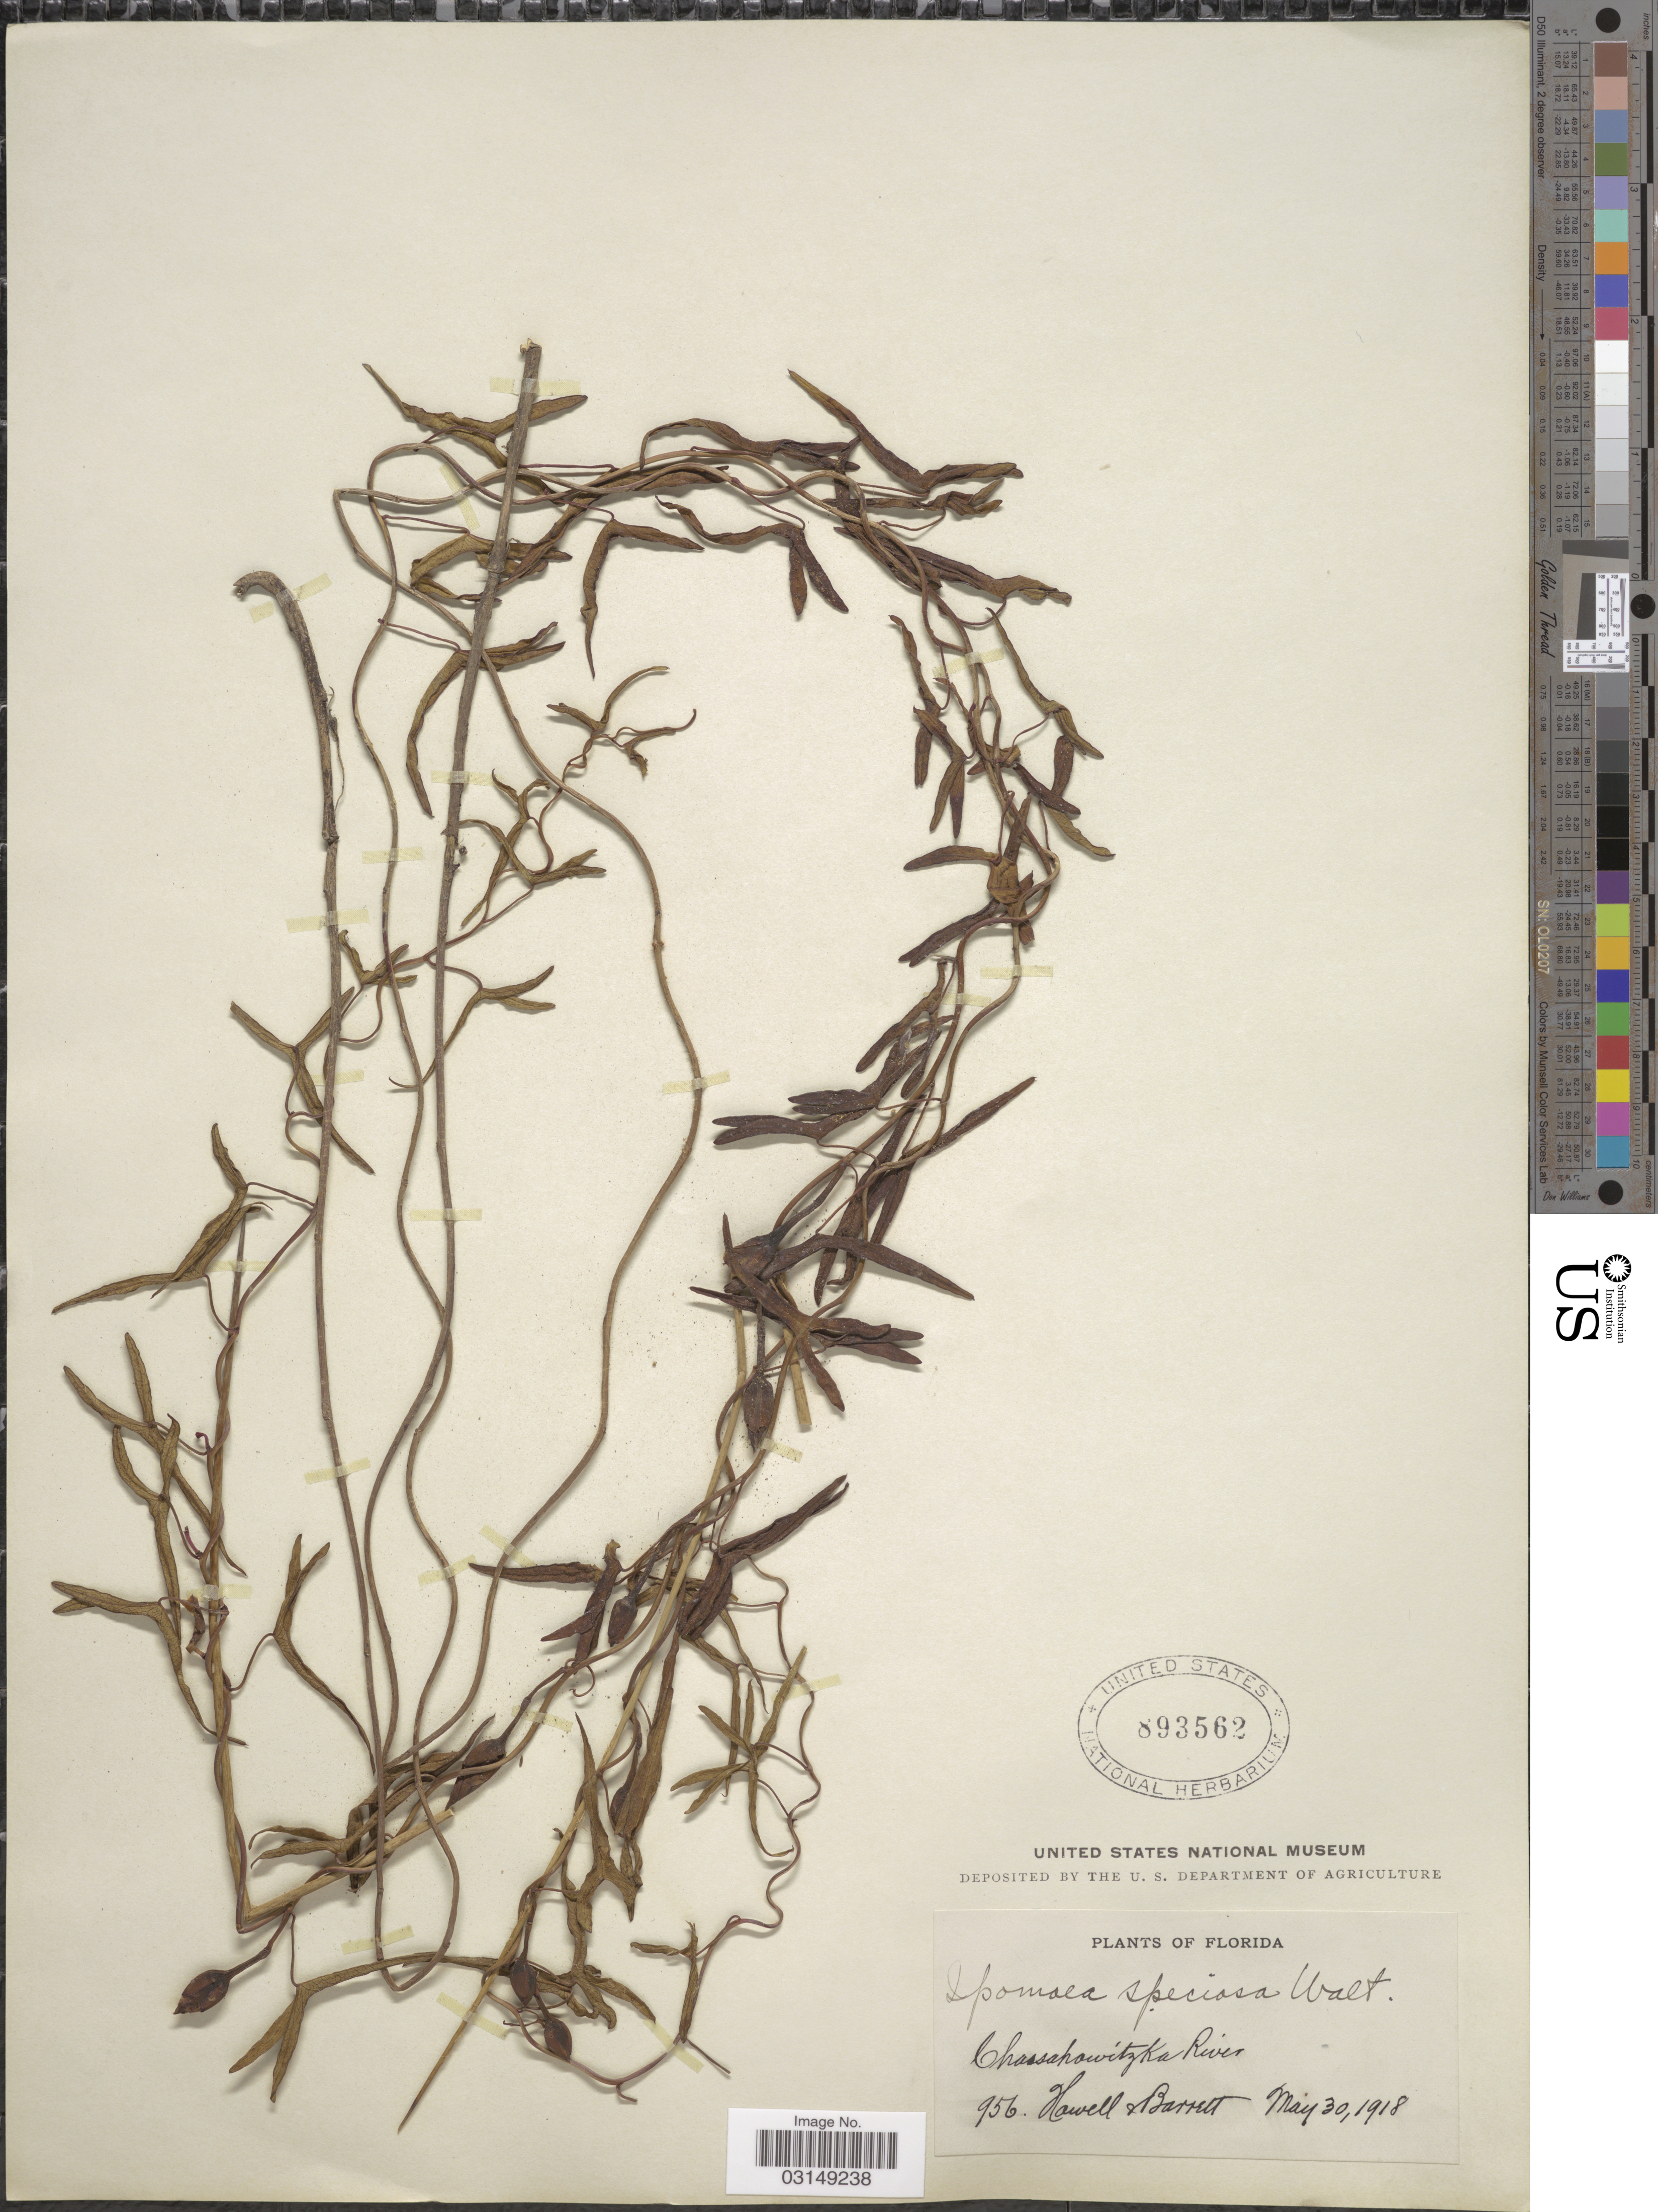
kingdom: Plantae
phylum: Tracheophyta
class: Magnoliopsida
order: Solanales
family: Convolvulaceae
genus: Ipomoea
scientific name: Ipomoea sagittata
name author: Poir.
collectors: -. Howell & -. Barrett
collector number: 956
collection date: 1918-05-30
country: United States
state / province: Florida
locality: Chassahowitzka River.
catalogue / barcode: US 893562